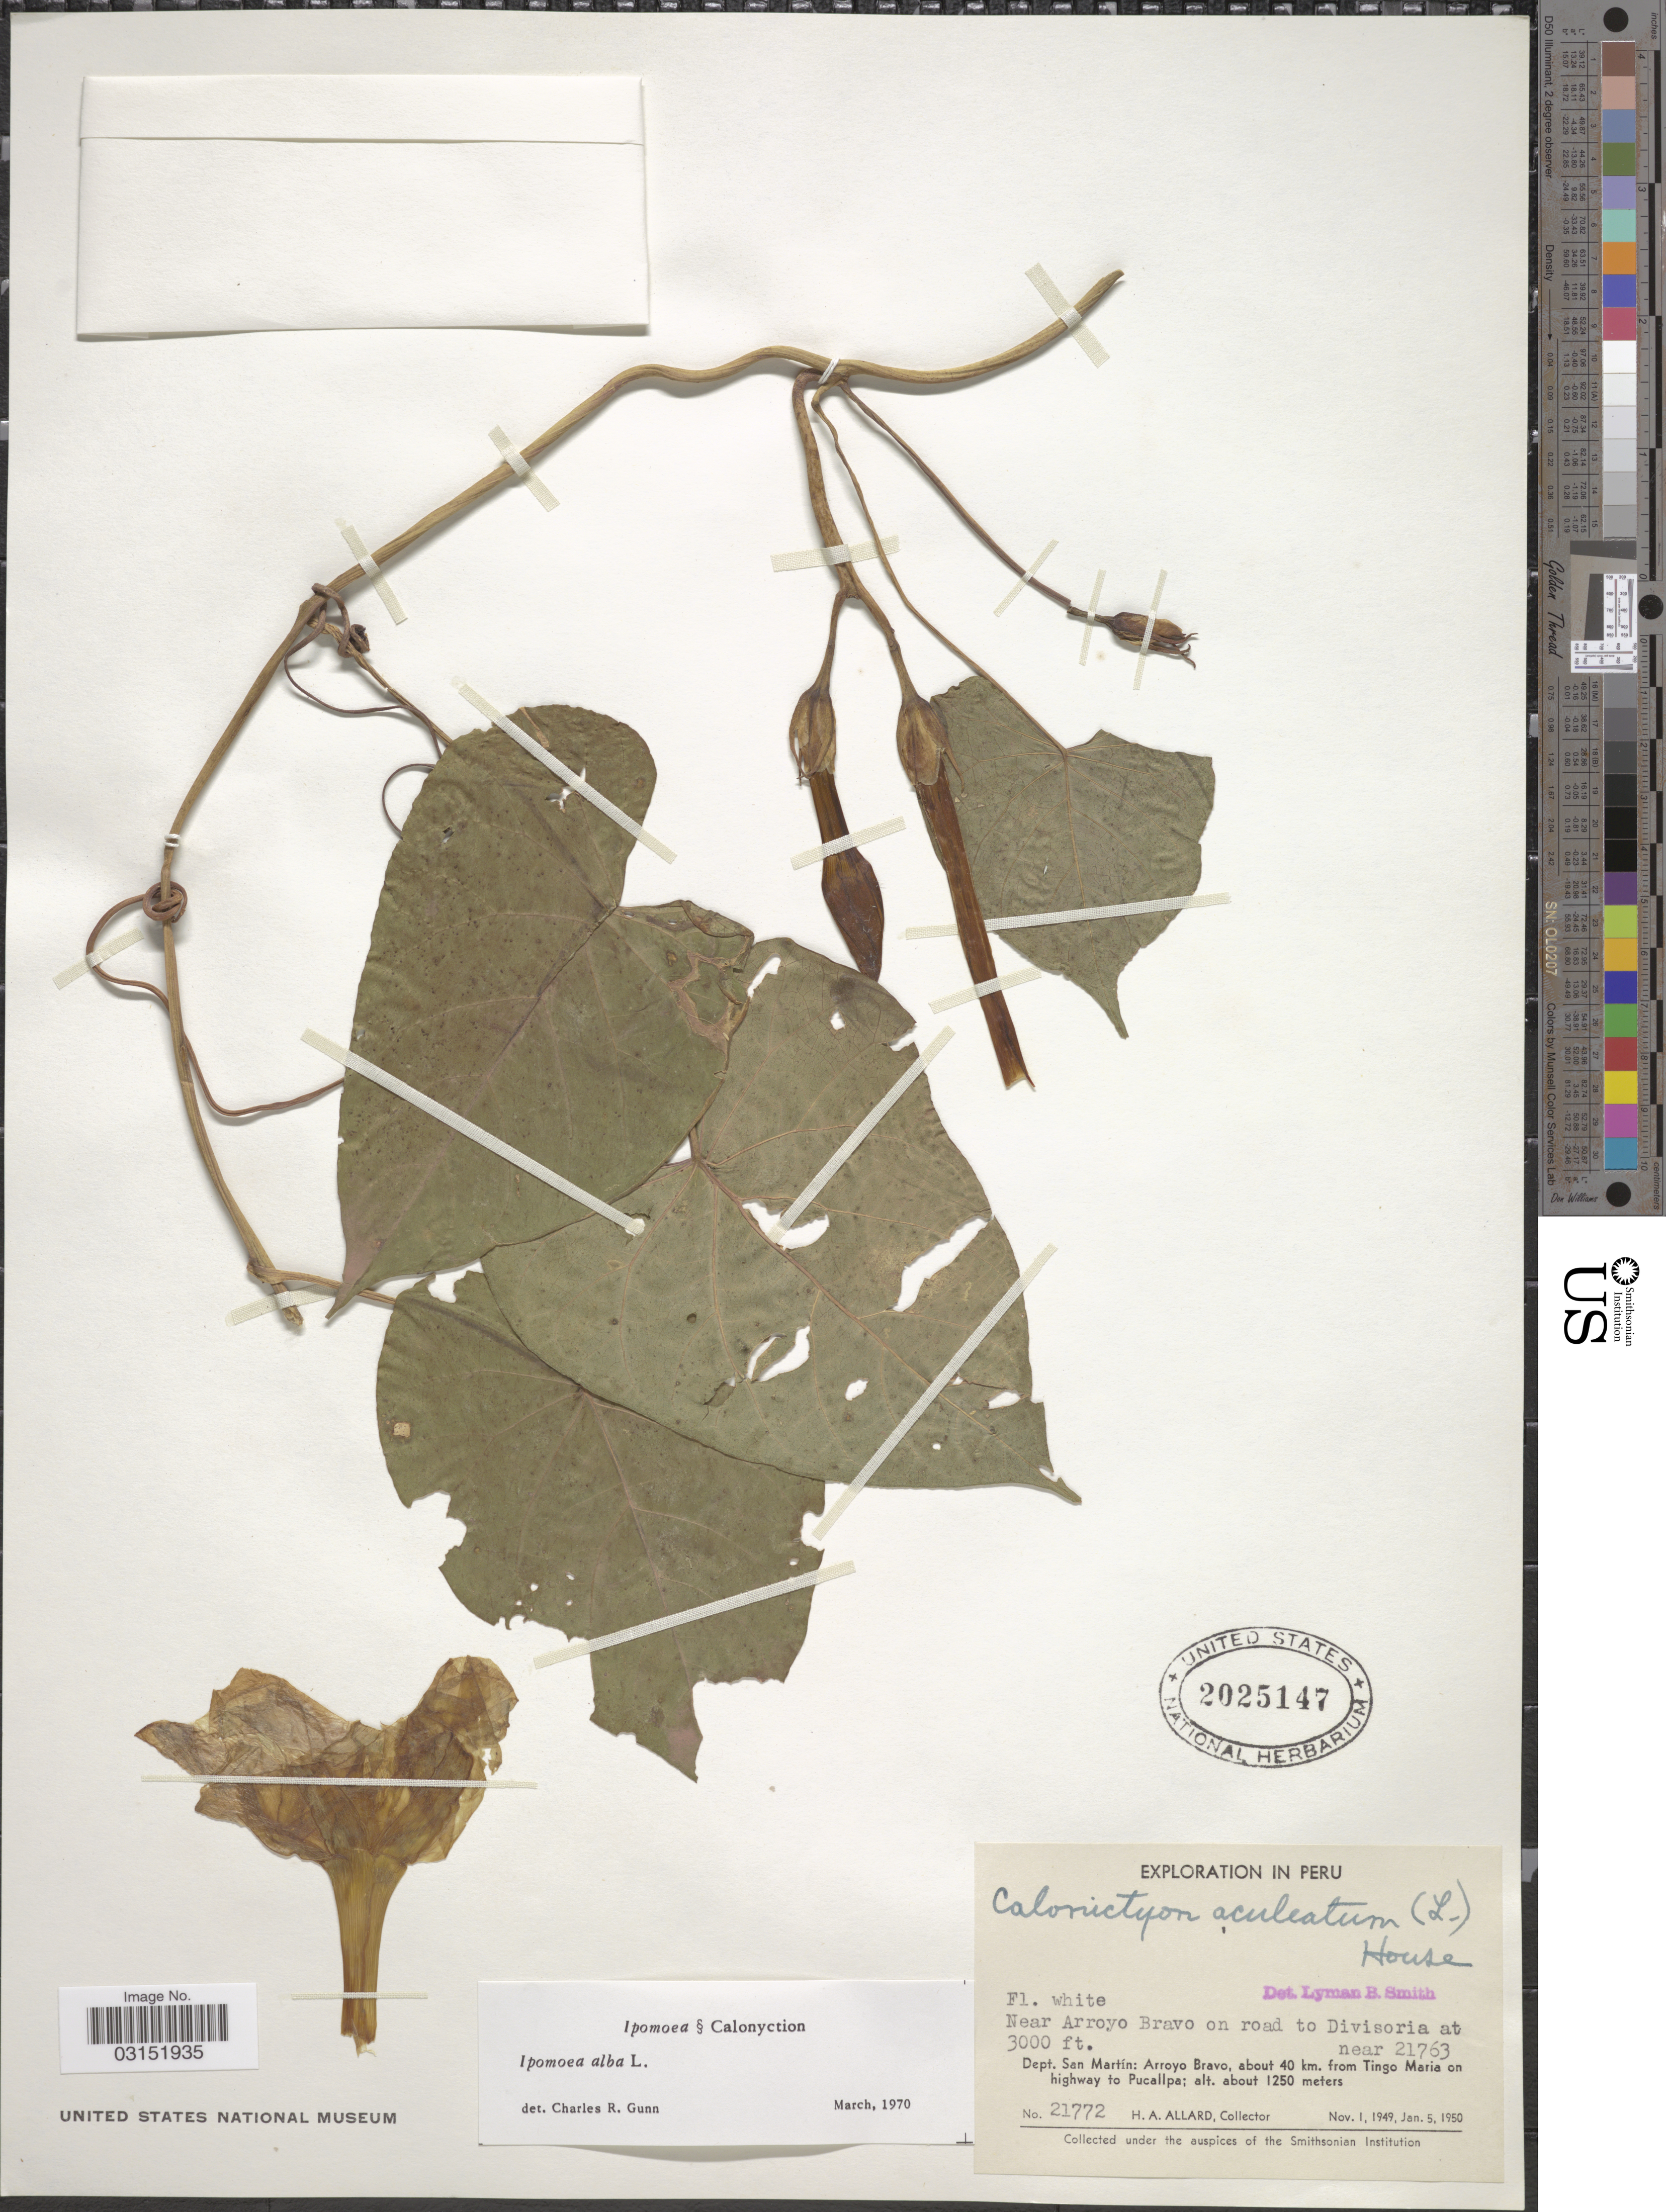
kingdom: Plantae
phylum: Tracheophyta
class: Magnoliopsida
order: Solanales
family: Convolvulaceae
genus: Ipomoea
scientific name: Ipomoea alba L.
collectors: H. A. Allard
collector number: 21772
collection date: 1949-11-01/1950-01-05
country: Peru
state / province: San Martín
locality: Dept. San Martín: Arroyo Bravo, about 40 km. from Tingi Maria on highway to Pucallpa, Near Arroyo Bravo on road to Divisoria, near 21763.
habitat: near arroyo on road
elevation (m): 914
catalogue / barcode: US 2025147